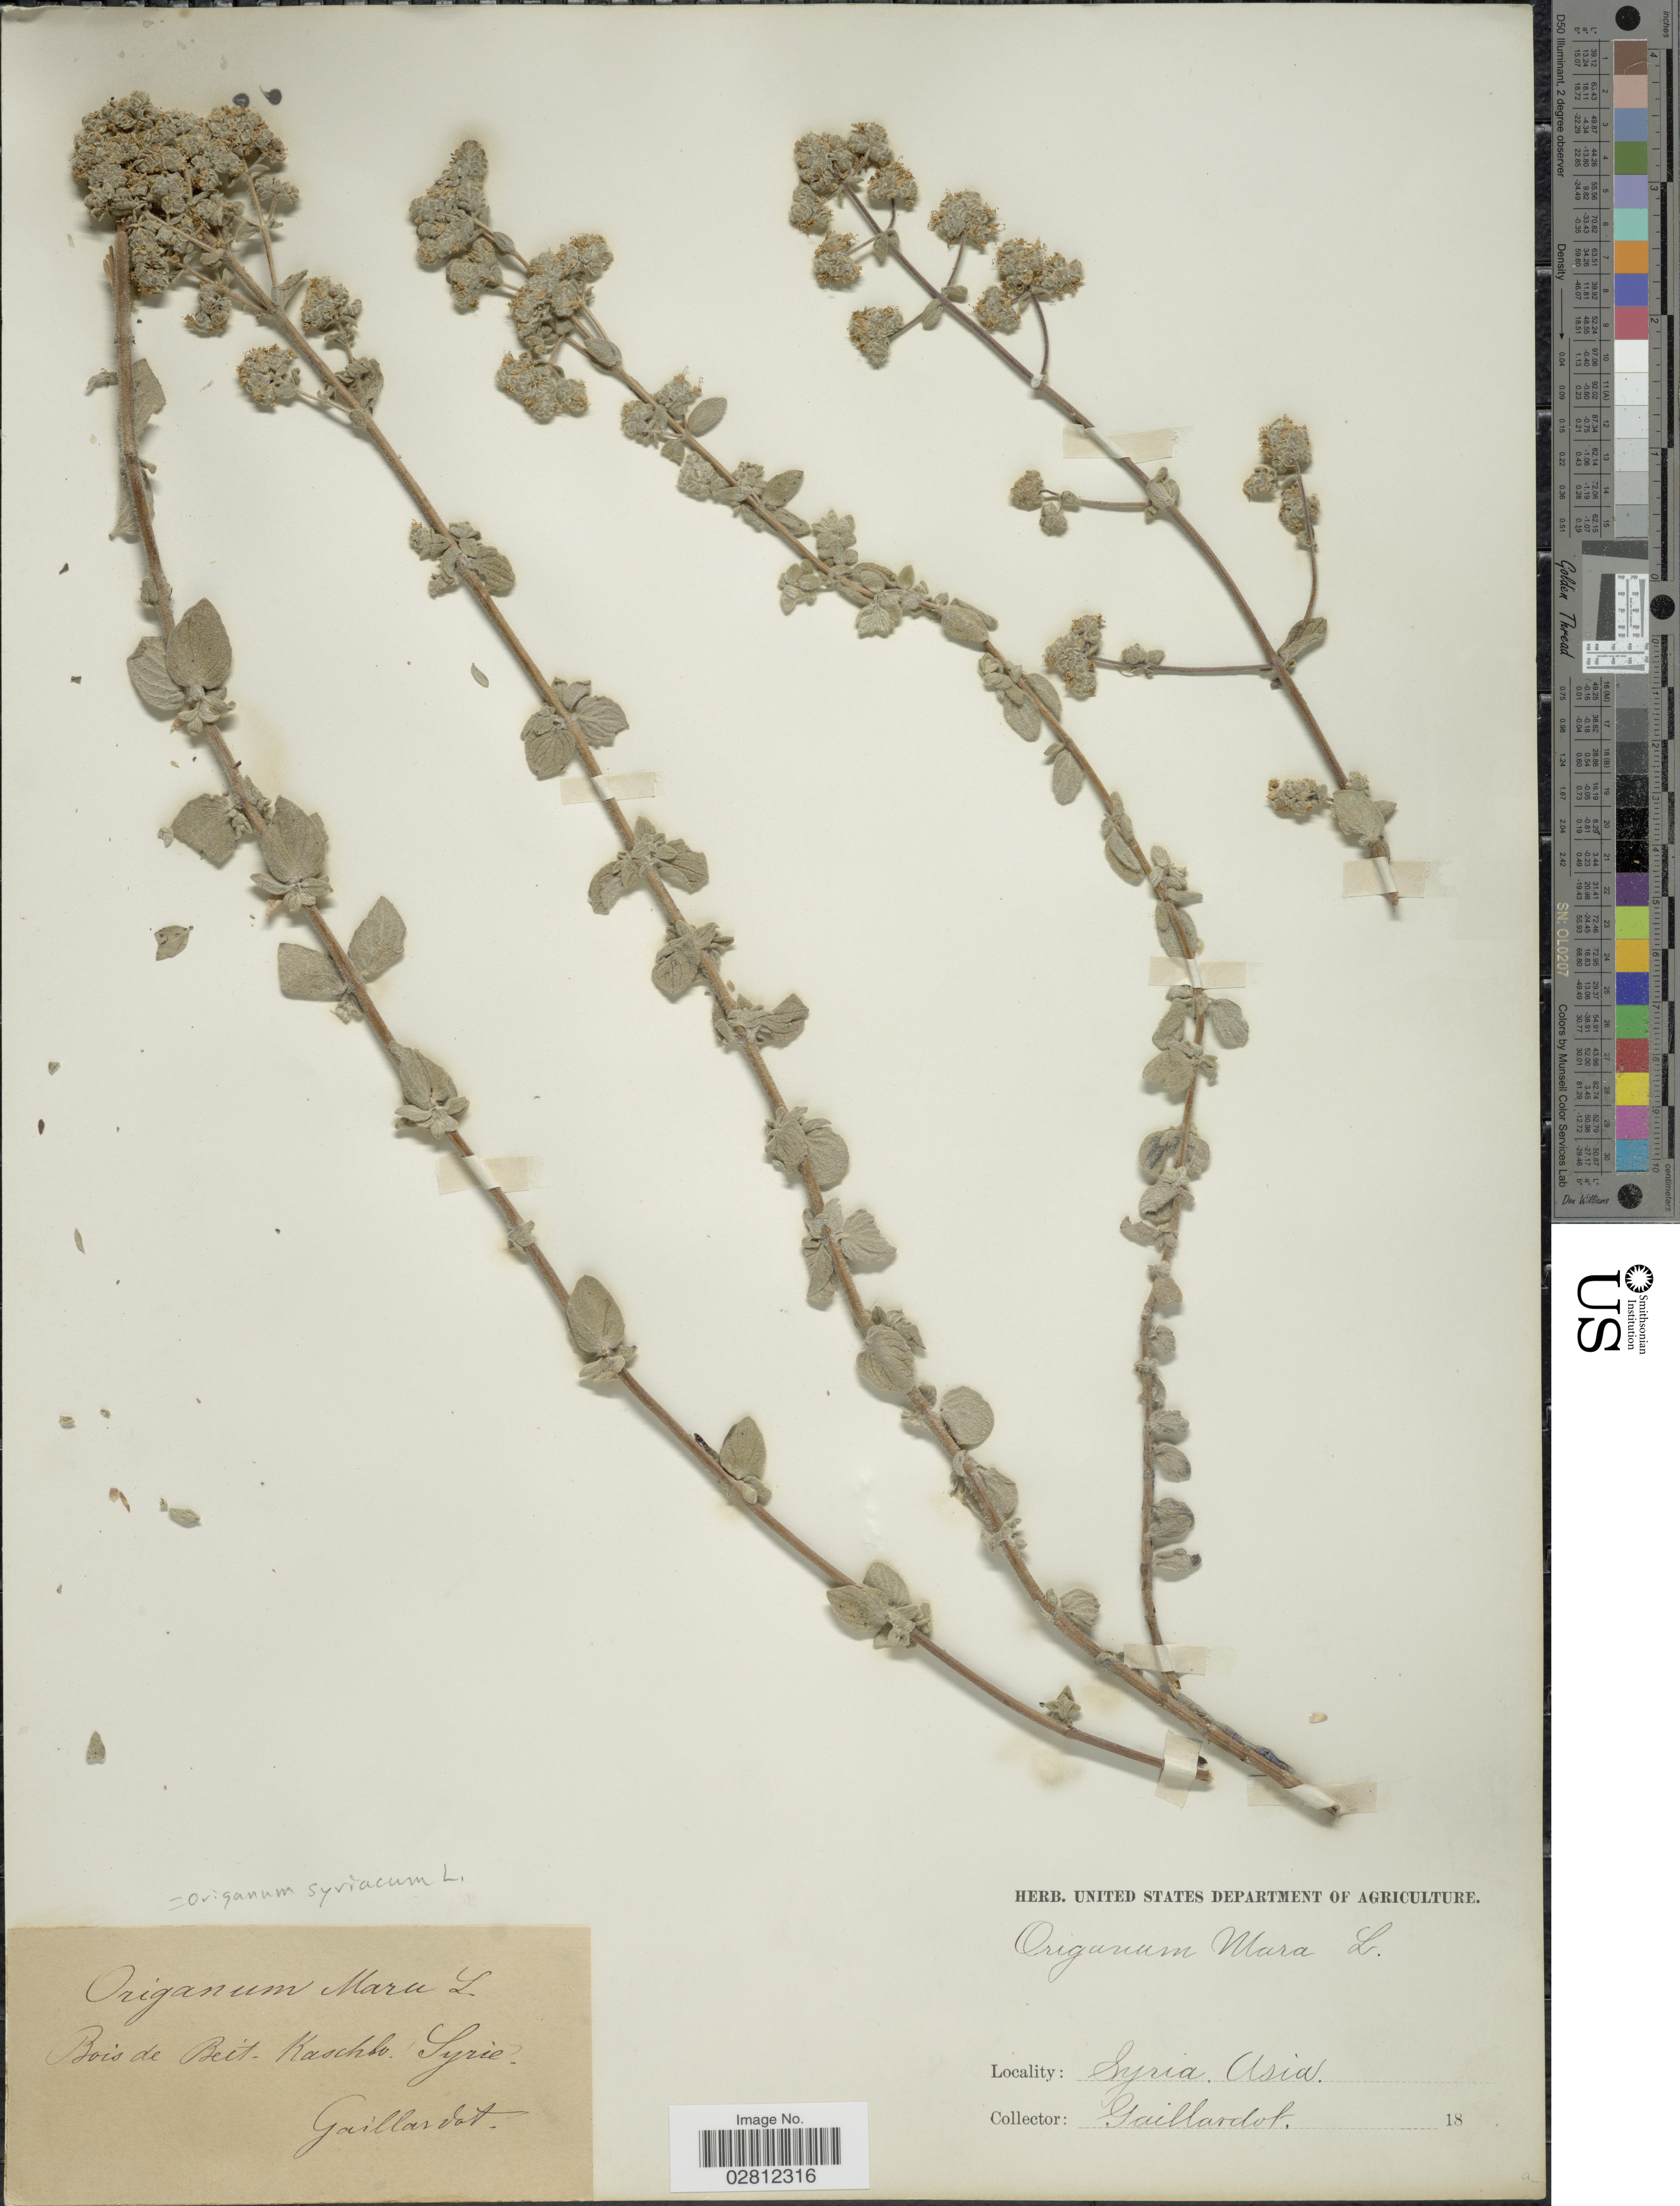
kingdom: Plantae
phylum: Tracheophyta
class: Magnoliopsida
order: Lamiales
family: Lamiaceae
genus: Origanum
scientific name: Origanum syriacum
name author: L.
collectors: Gaillardot, --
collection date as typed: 18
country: Syria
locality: Bois de Beit. Kaschbu.